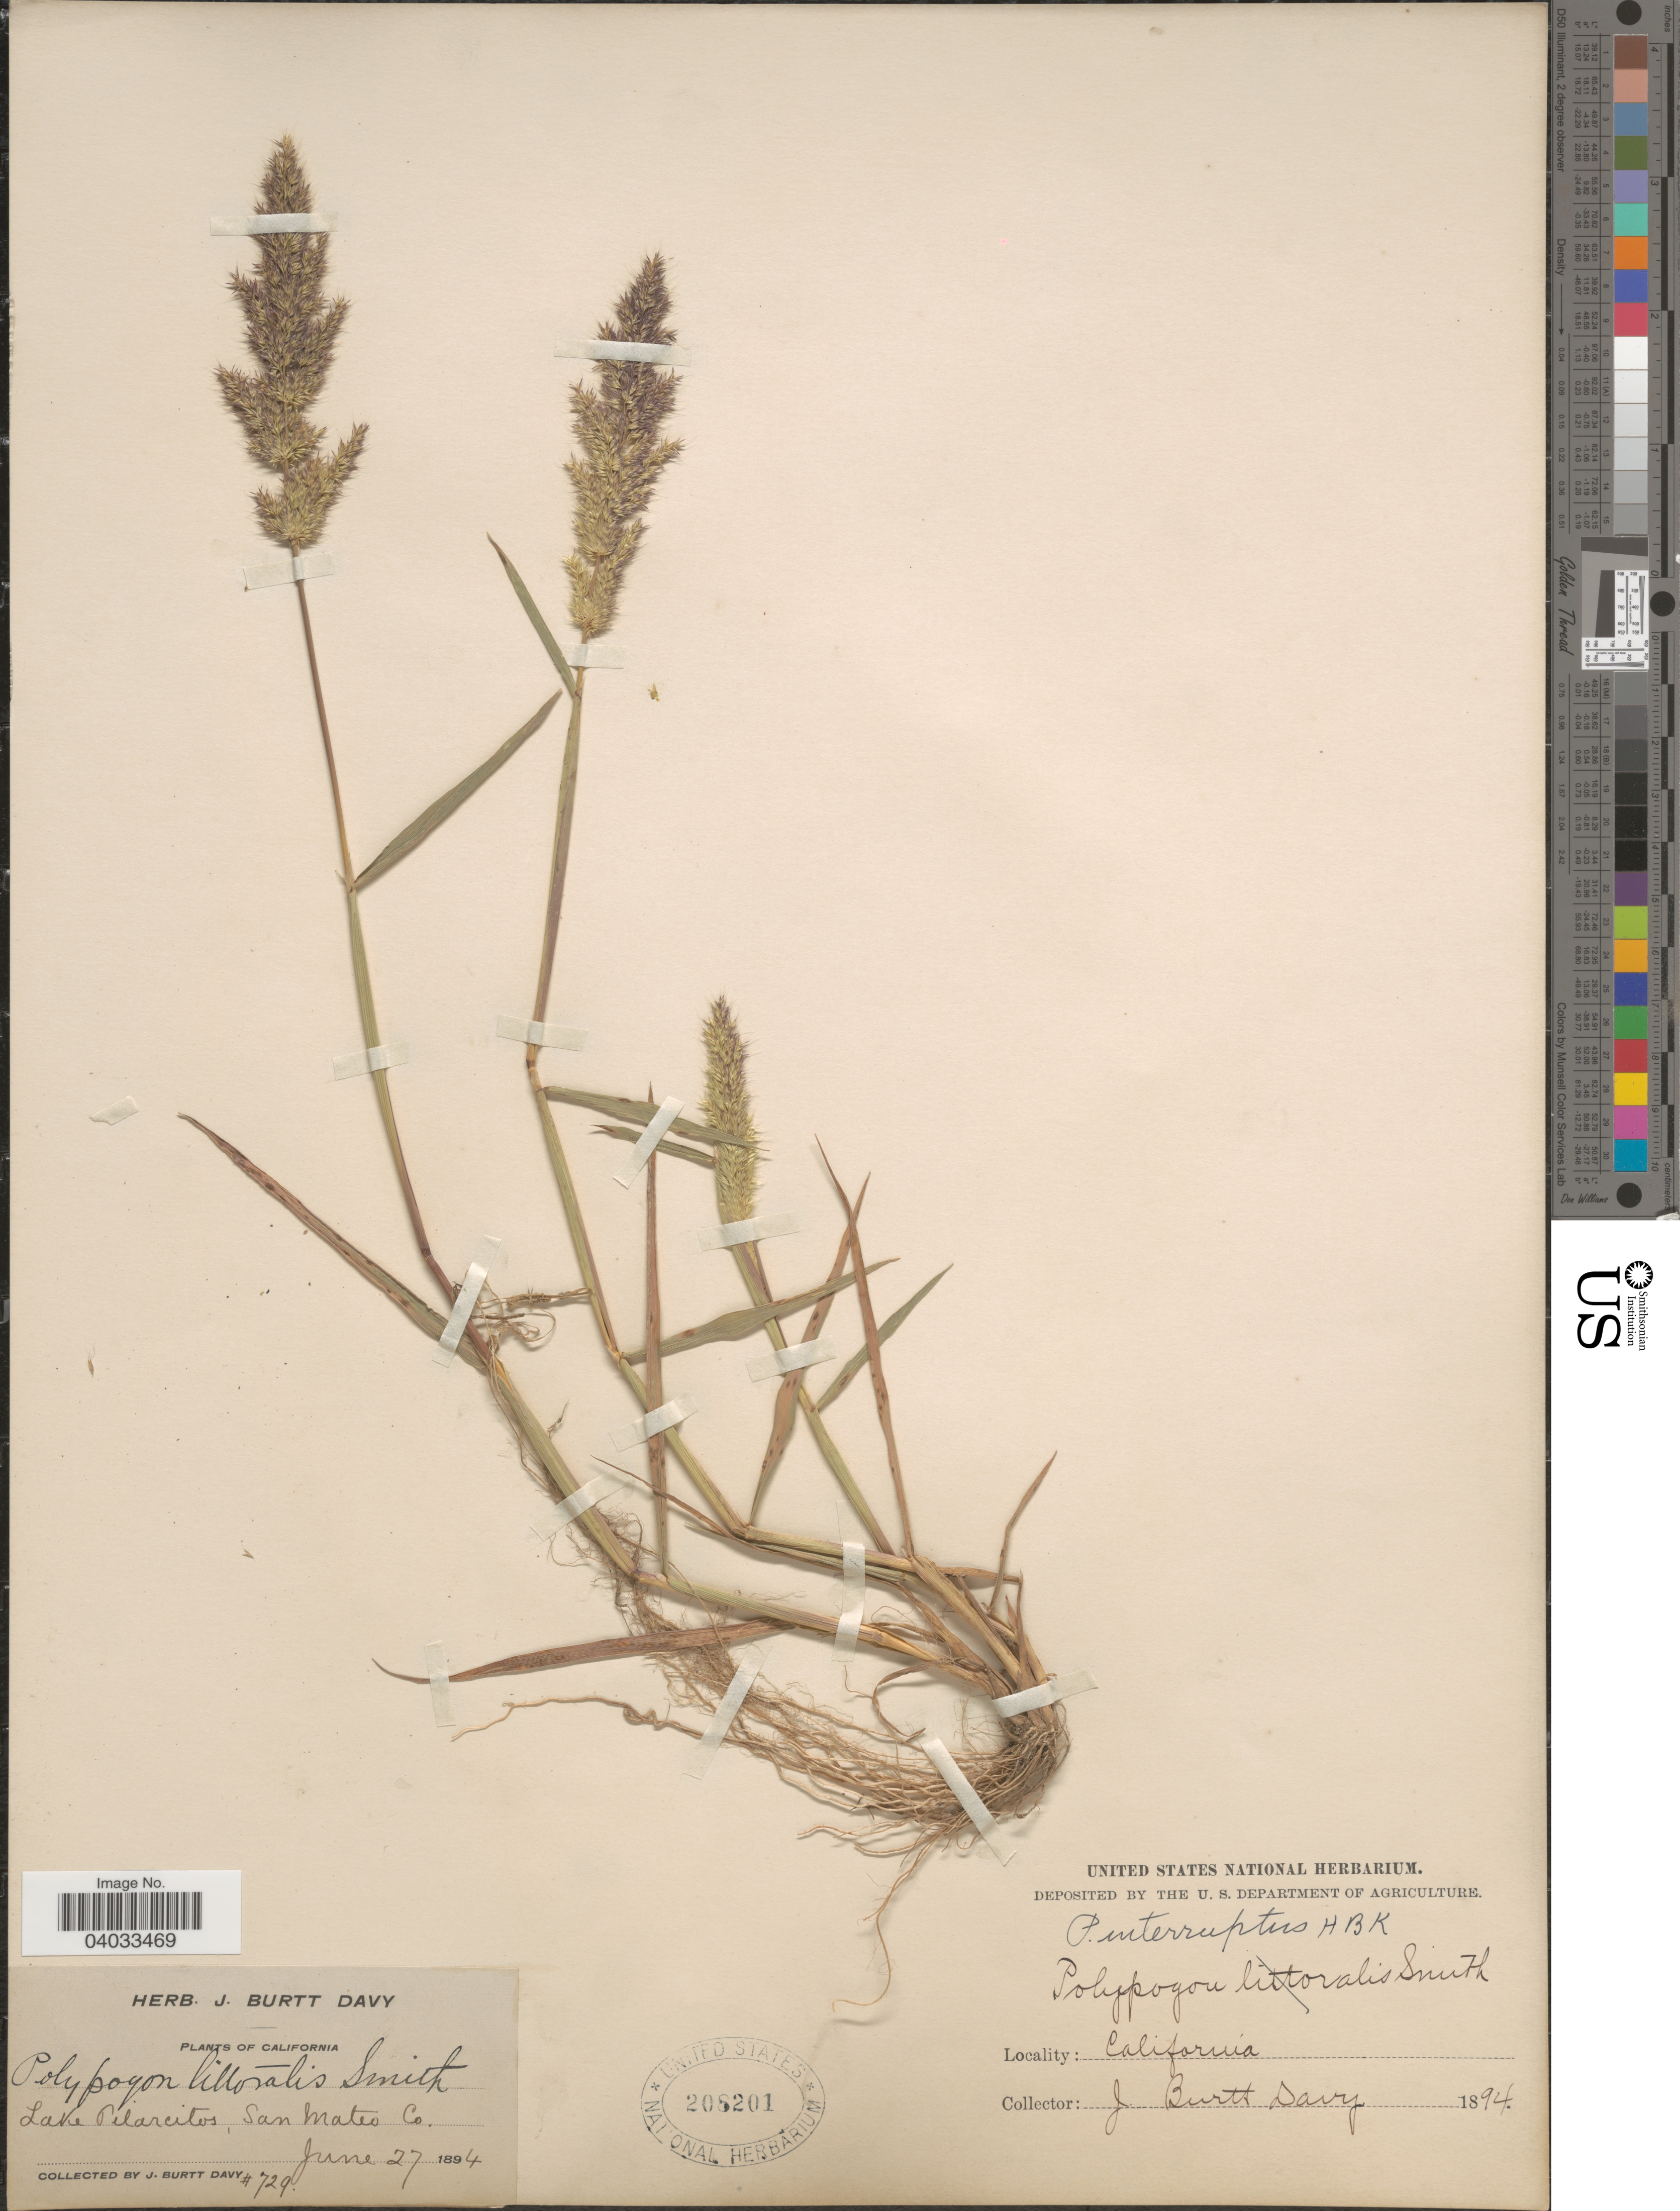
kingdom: Plantae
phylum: Tracheophyta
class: Liliopsida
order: Poales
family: Poaceae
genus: Polypogon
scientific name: Polypogon interruptus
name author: Kunth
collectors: J. Burtt Davy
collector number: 729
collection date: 1894-06-27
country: United States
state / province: California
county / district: San Mateo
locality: Lake Pilarcitos, San Mateo Co.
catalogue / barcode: US 208201